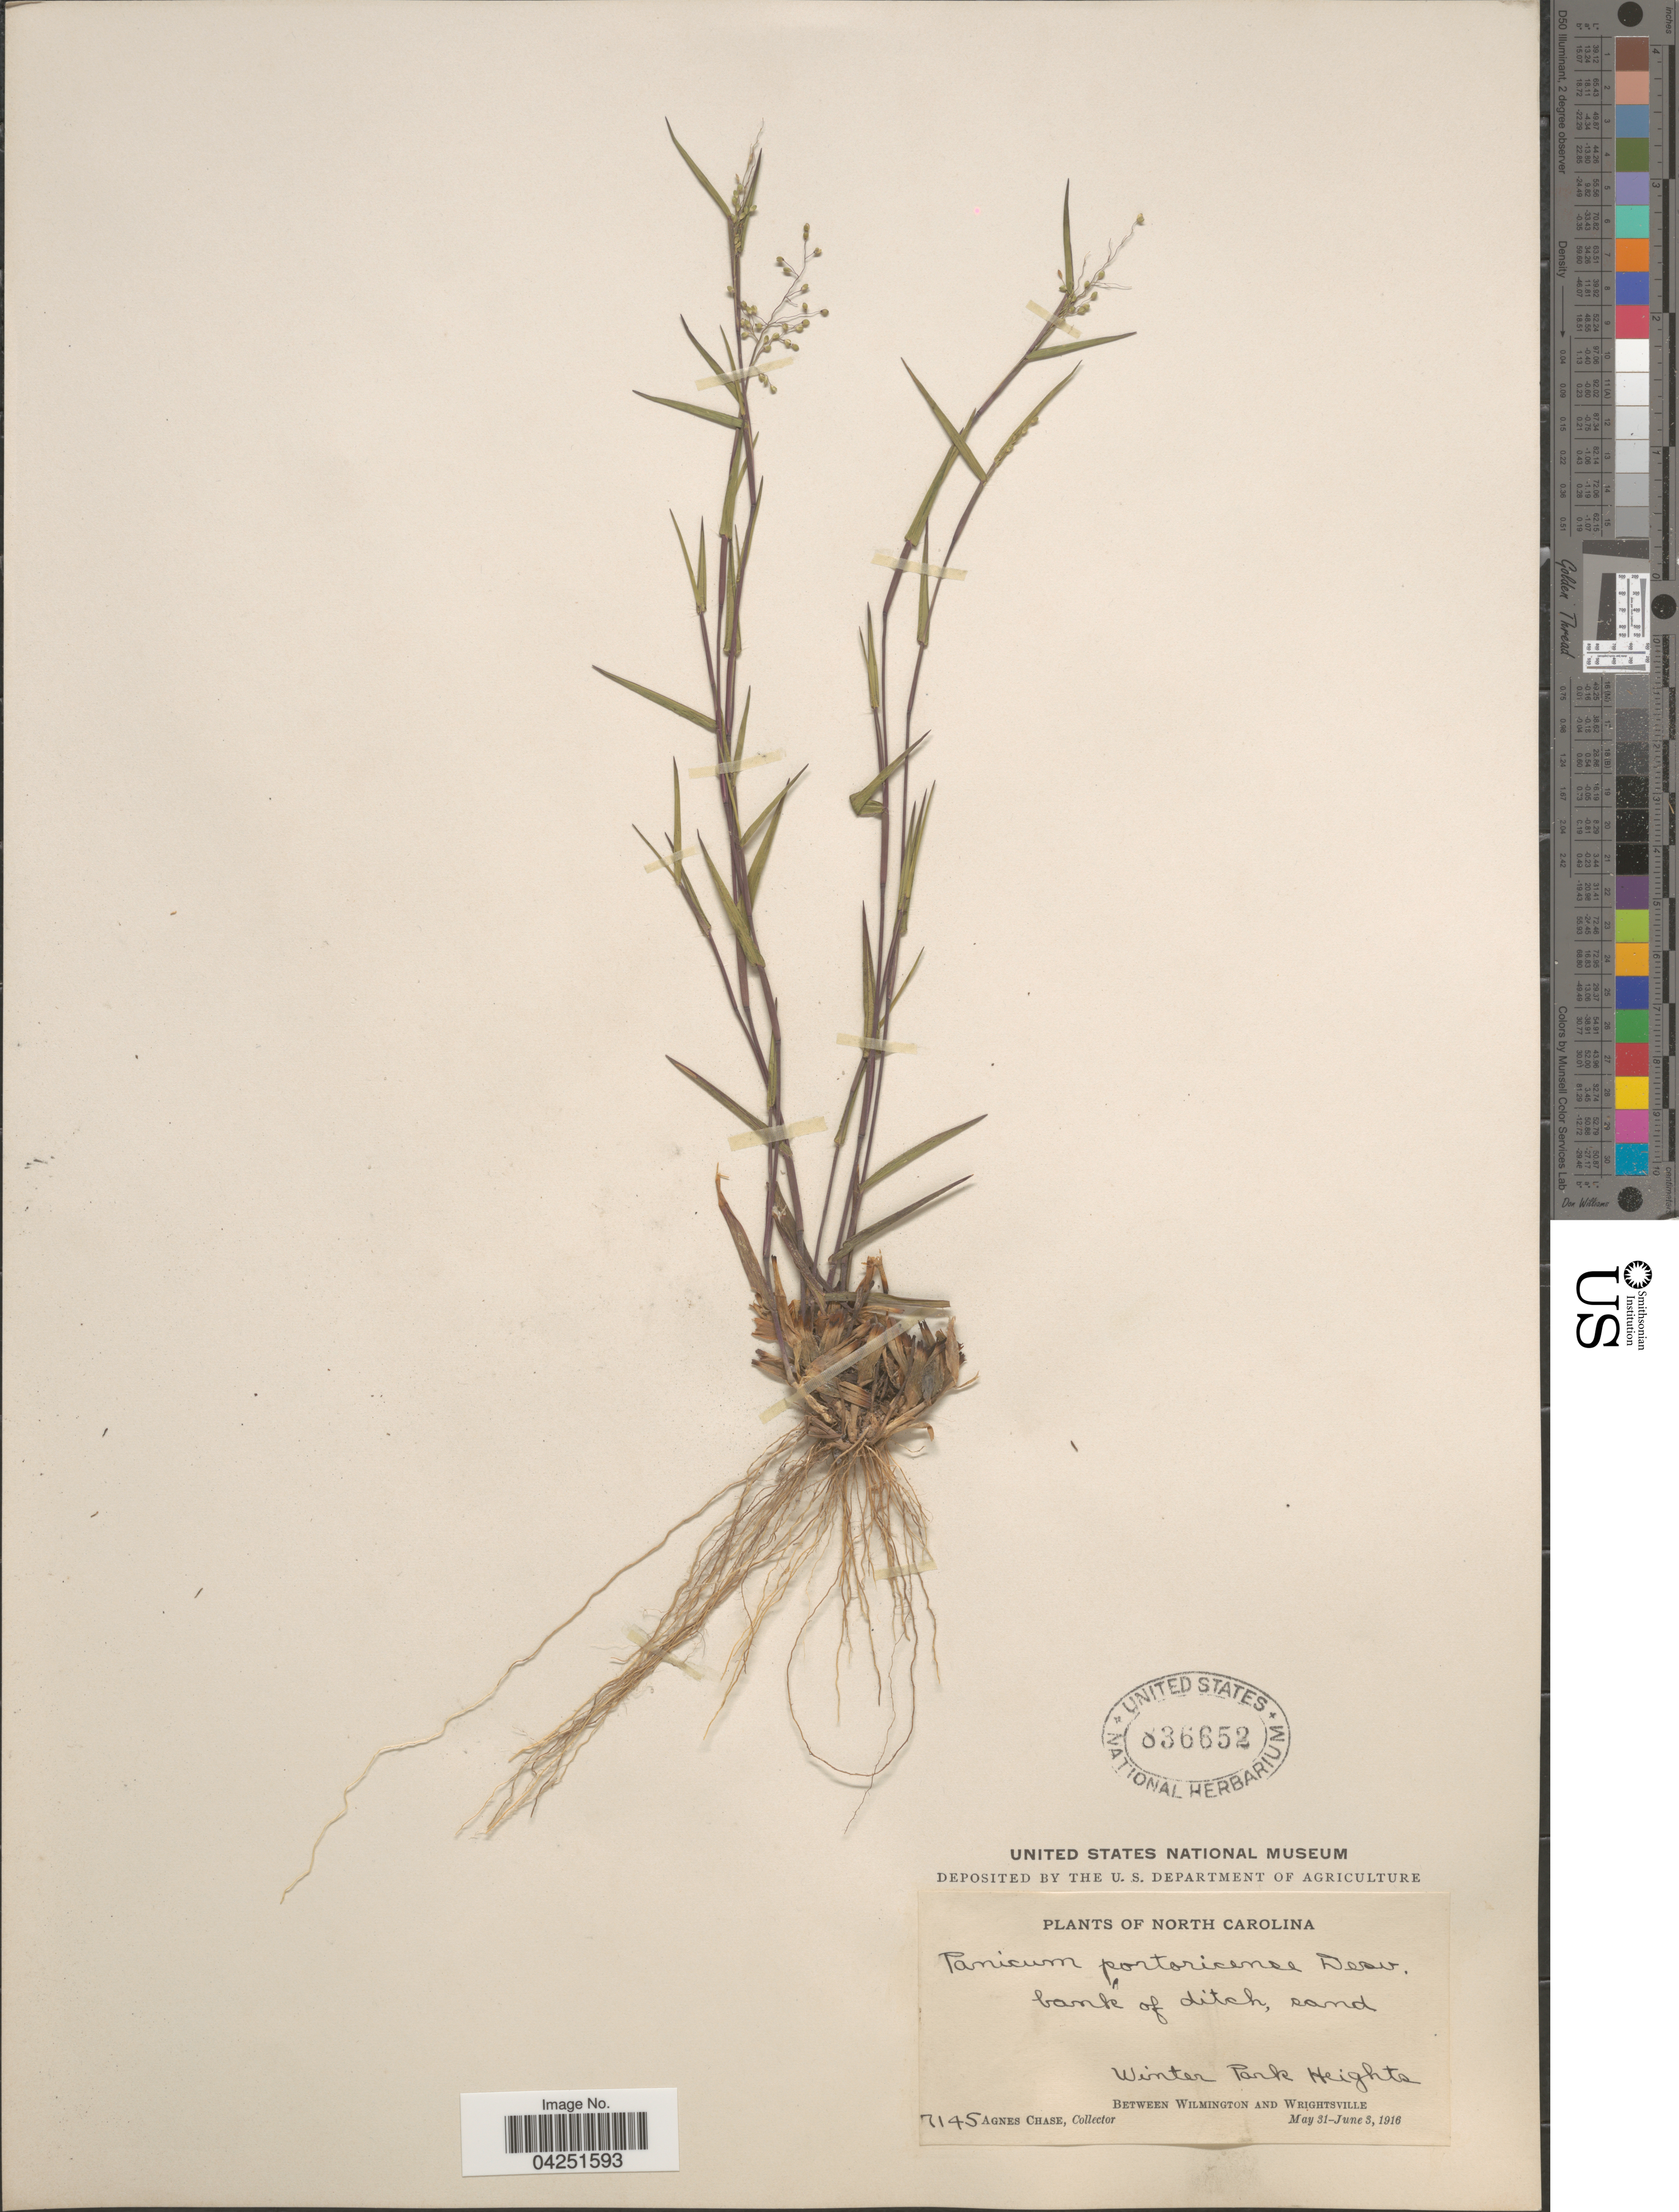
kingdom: Plantae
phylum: Tracheophyta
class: Liliopsida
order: Poales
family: Poaceae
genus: Dichanthelium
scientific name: Dichanthelium acuminatum var. acuminatum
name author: (Sw.) Gould & C.A. Clark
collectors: A. Chase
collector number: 7145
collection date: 1916-05-31/1916-06-03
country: United States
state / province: North Carolina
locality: Winter Park Heights. Between Wilmington and Wrightsville.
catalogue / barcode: US 836652